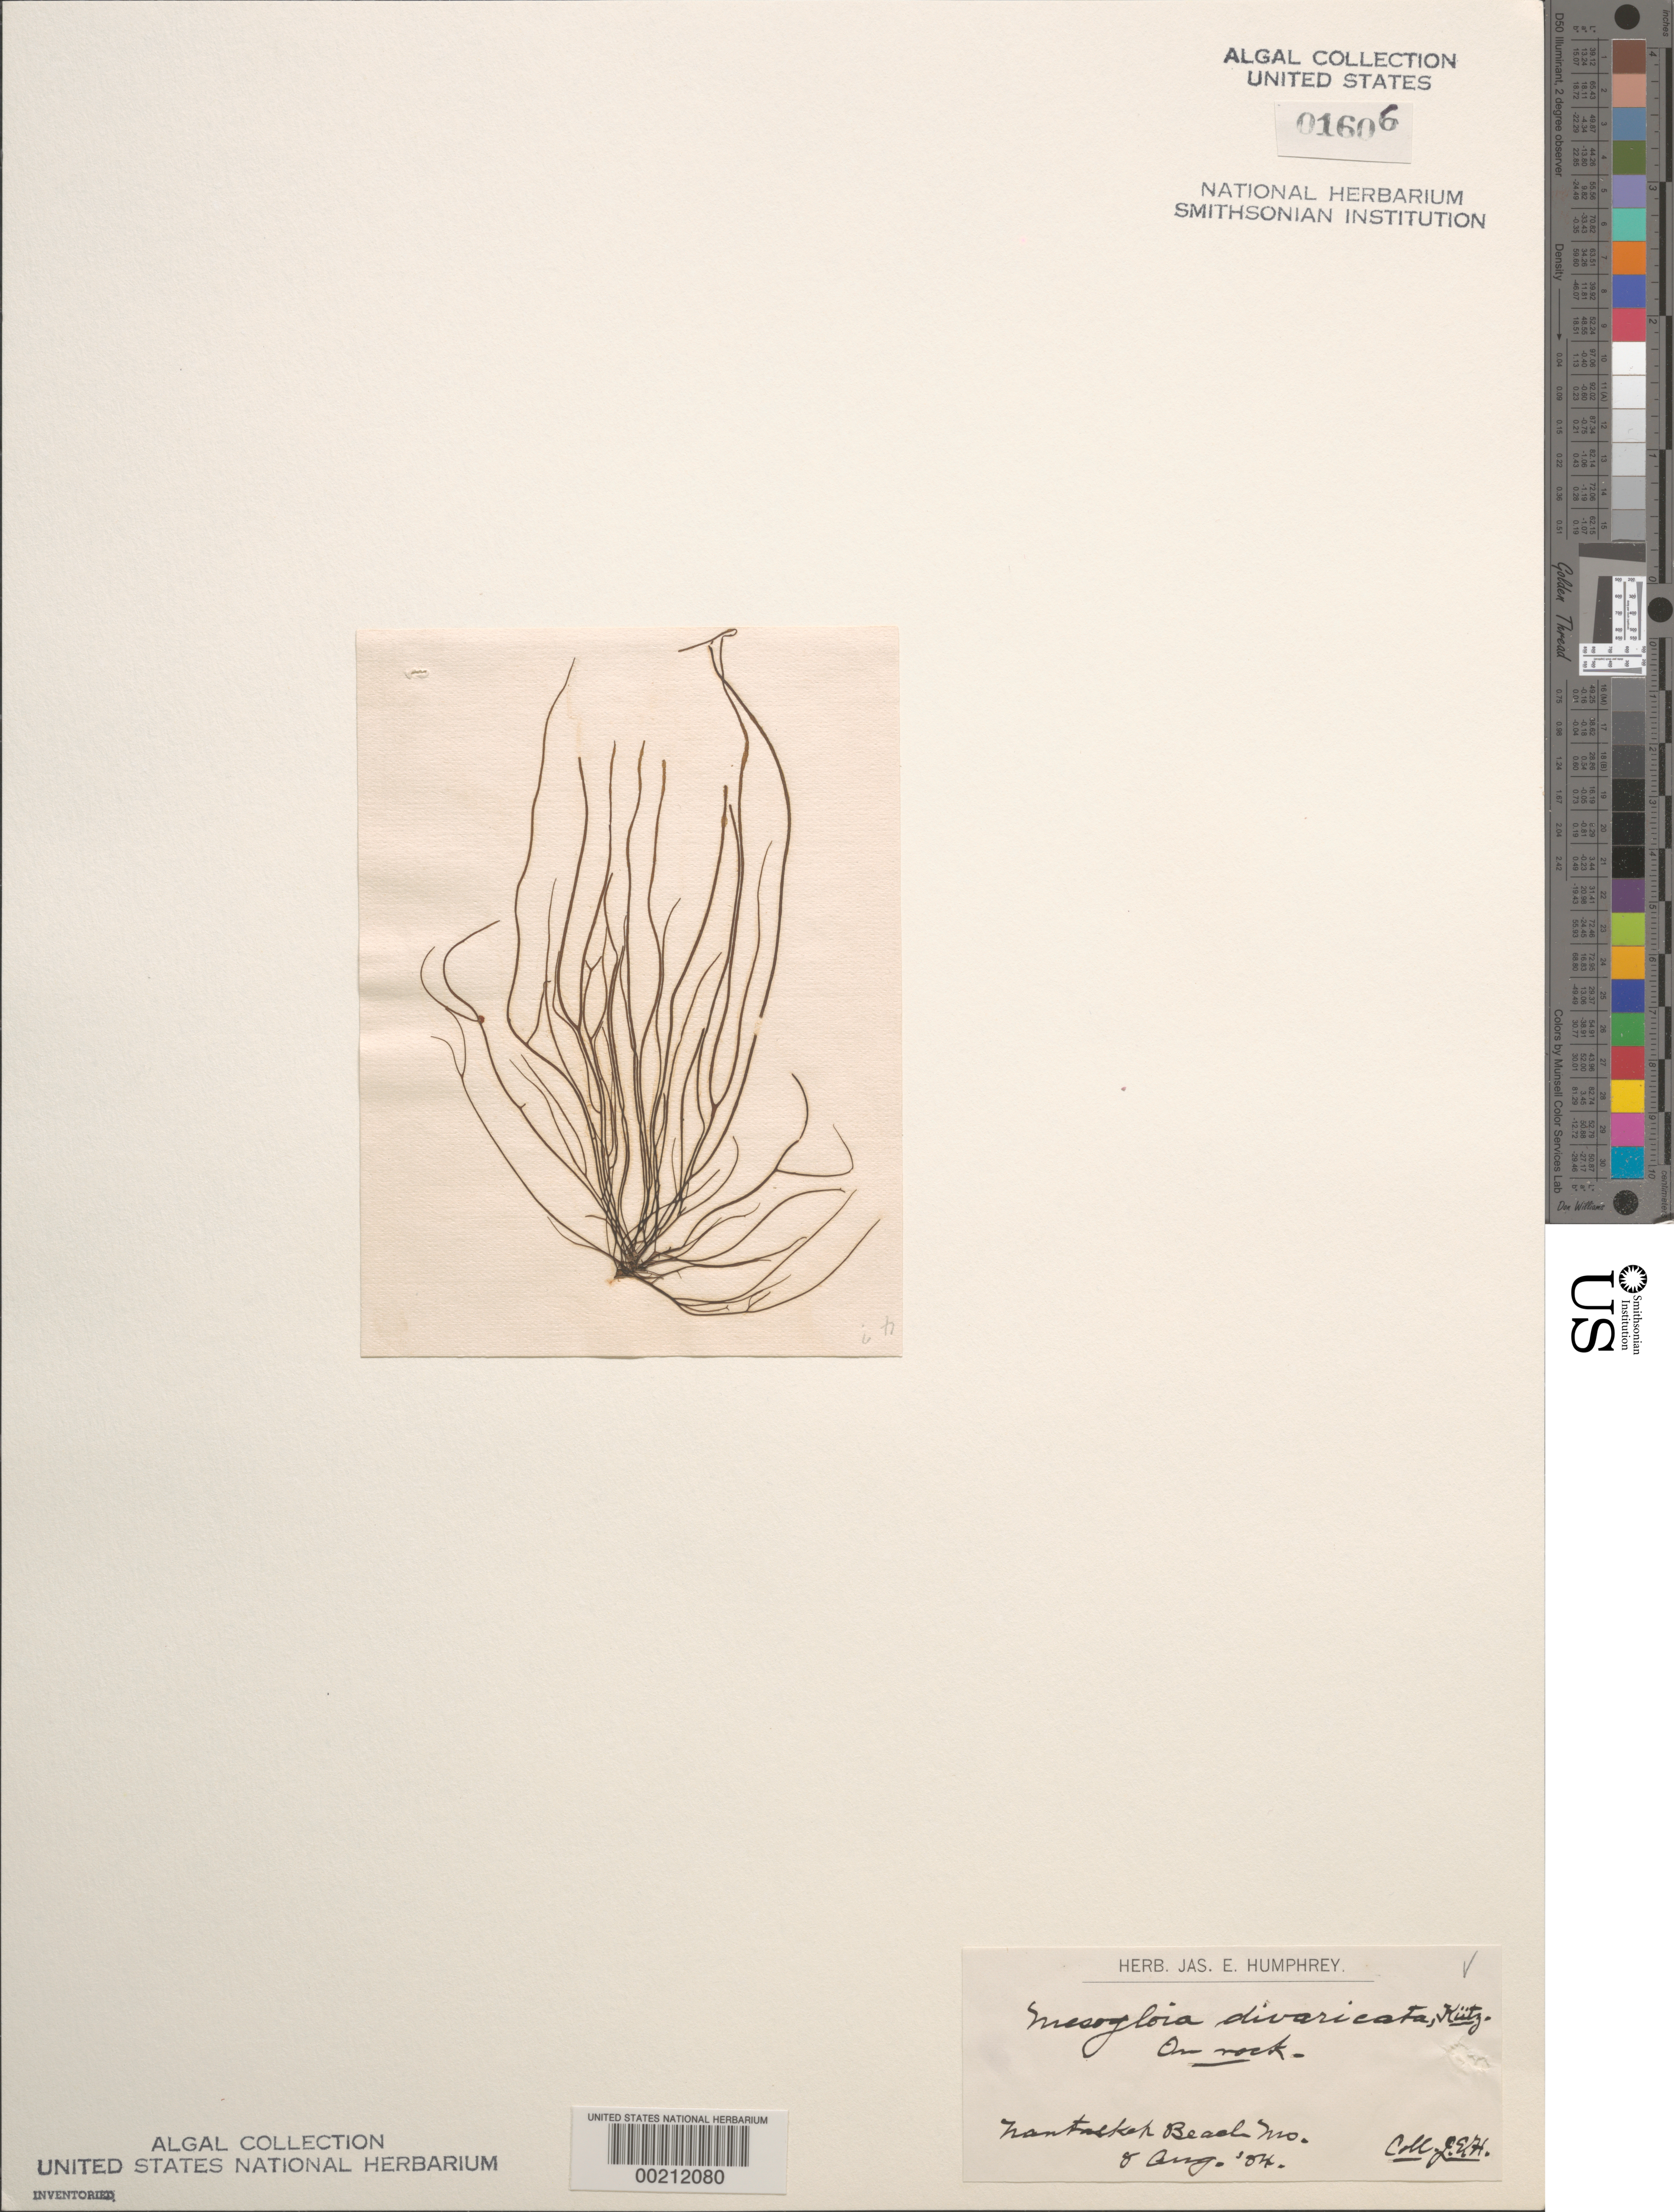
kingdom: Chromista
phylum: Ochrophyta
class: Phaeophyceae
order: Ectocarpales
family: Chordariaceae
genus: Sphaerotrichia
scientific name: Sphaerotrichia divaricata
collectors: J. Humphrey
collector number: GJH 1908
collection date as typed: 08 Aug 1884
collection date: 1884-08-08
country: United States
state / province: Massachusetts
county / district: Plymouth County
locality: Nantasket Beach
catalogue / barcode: US 1606